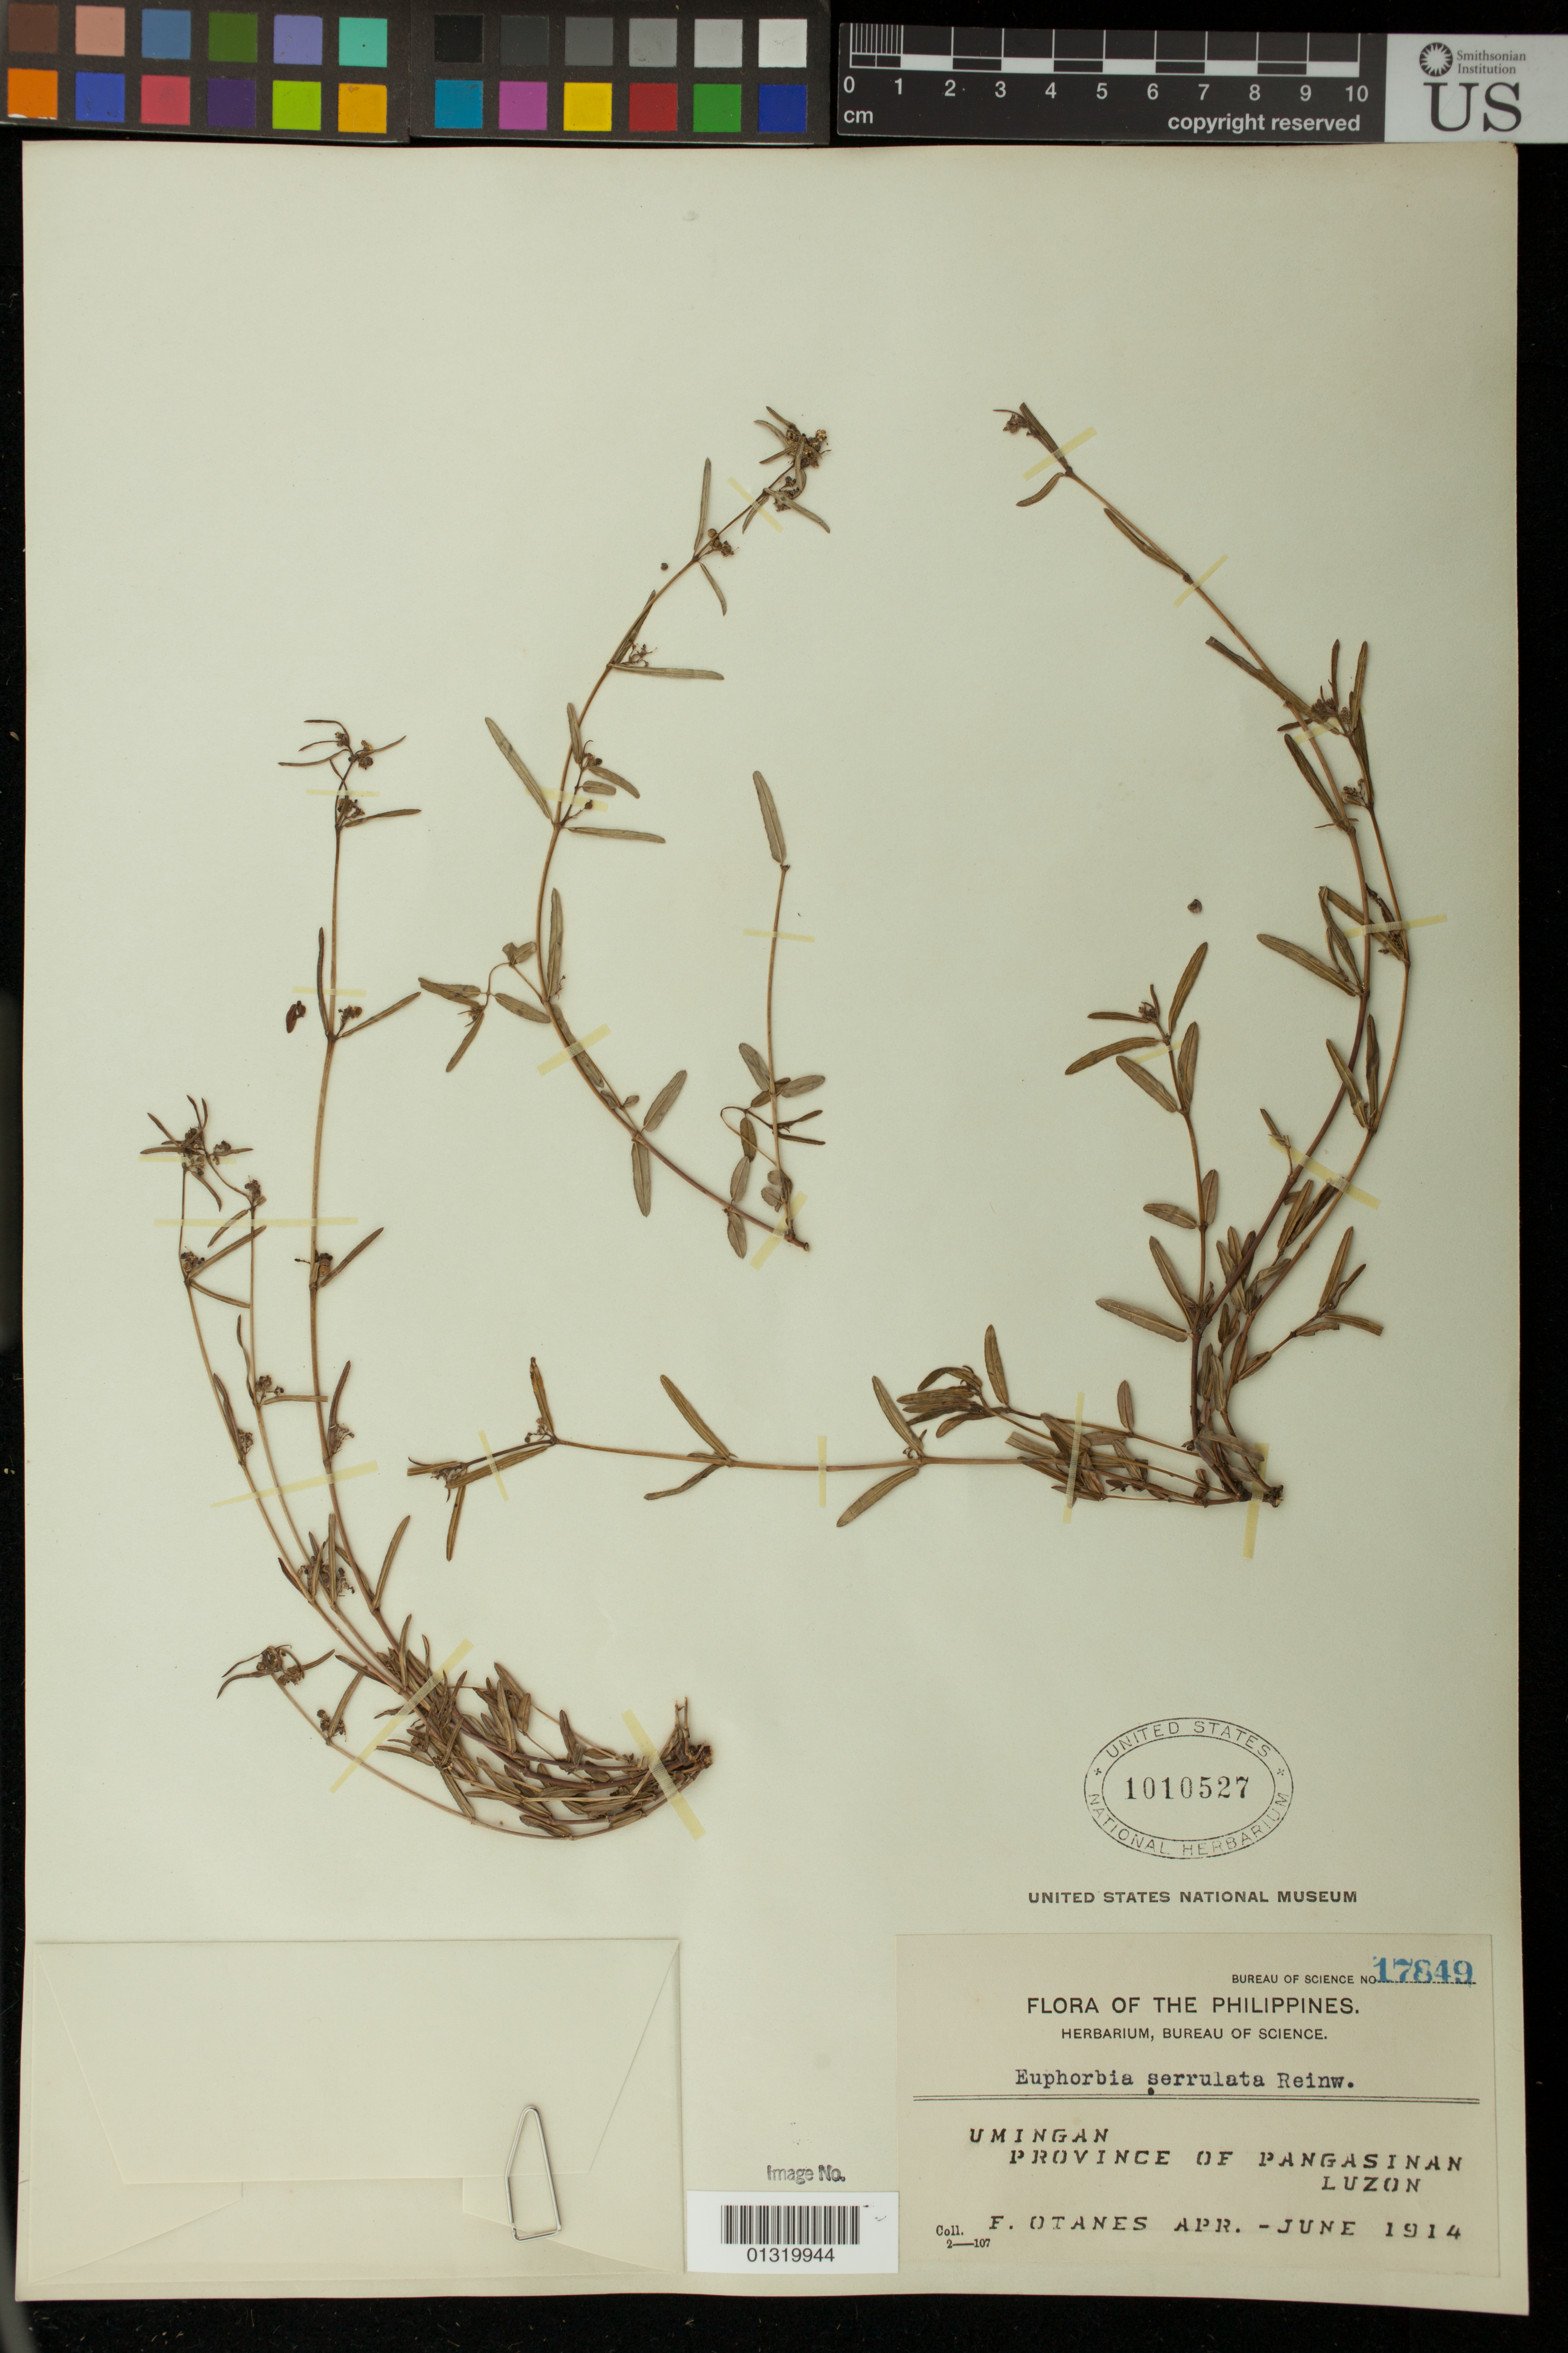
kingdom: Plantae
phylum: Tracheophyta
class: Magnoliopsida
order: Malpighiales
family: Euphorbiaceae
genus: Euphorbia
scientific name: Euphorbia bifida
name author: Hook. & Arn.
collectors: F. Q. Otanes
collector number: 17849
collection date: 1914-04/1914-06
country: Philippines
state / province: Ilocos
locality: Umingan; Province of Pangasinan; Luzon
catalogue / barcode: US 1010527